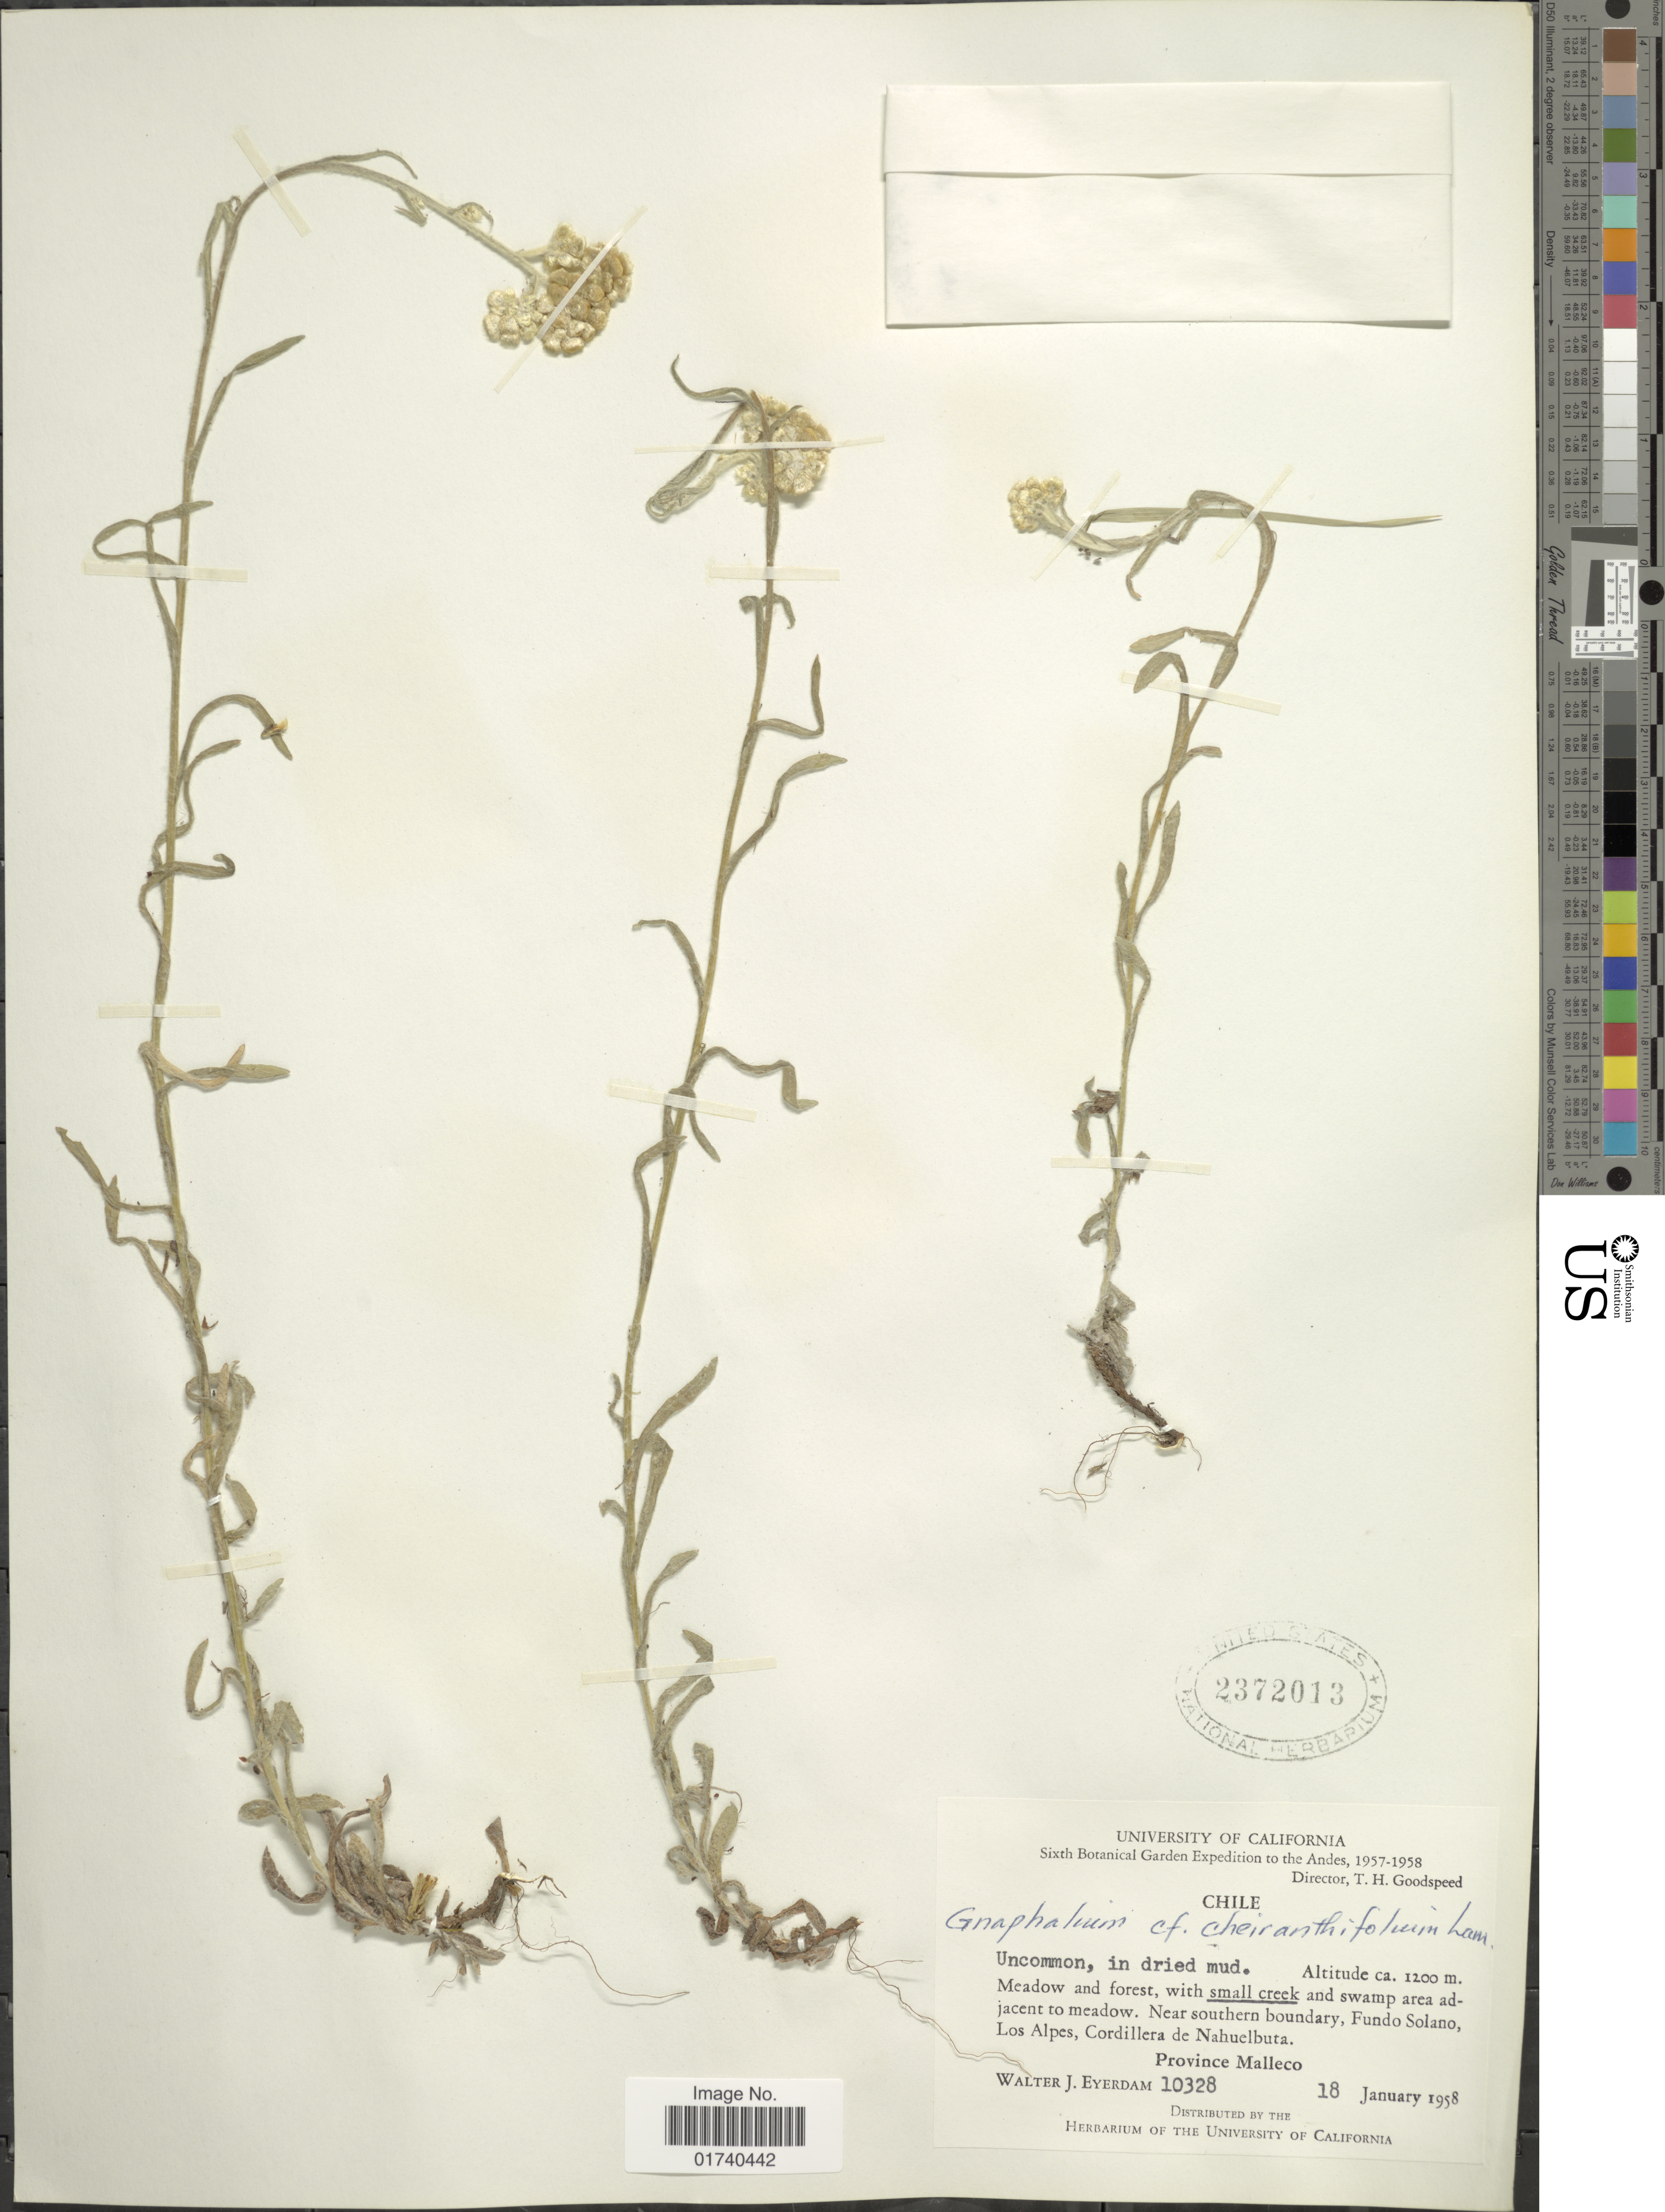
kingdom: Plantae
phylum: Tracheophyta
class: Magnoliopsida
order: Asterales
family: Asteraceae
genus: Pseudognaphalium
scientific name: Pseudognaphalium cheiranthifolium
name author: (Lam.) Hilliard & B.L. Burtt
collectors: W. J. Eyerdam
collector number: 10328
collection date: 1958-01-18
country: Chile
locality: Meadow and forest, with small creek and swamp area adjacent to meadow. Near southern boundary, Fundo Solano Los Alpes, Cordillera de Nahuelbuta.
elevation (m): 1200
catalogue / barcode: US 2372013